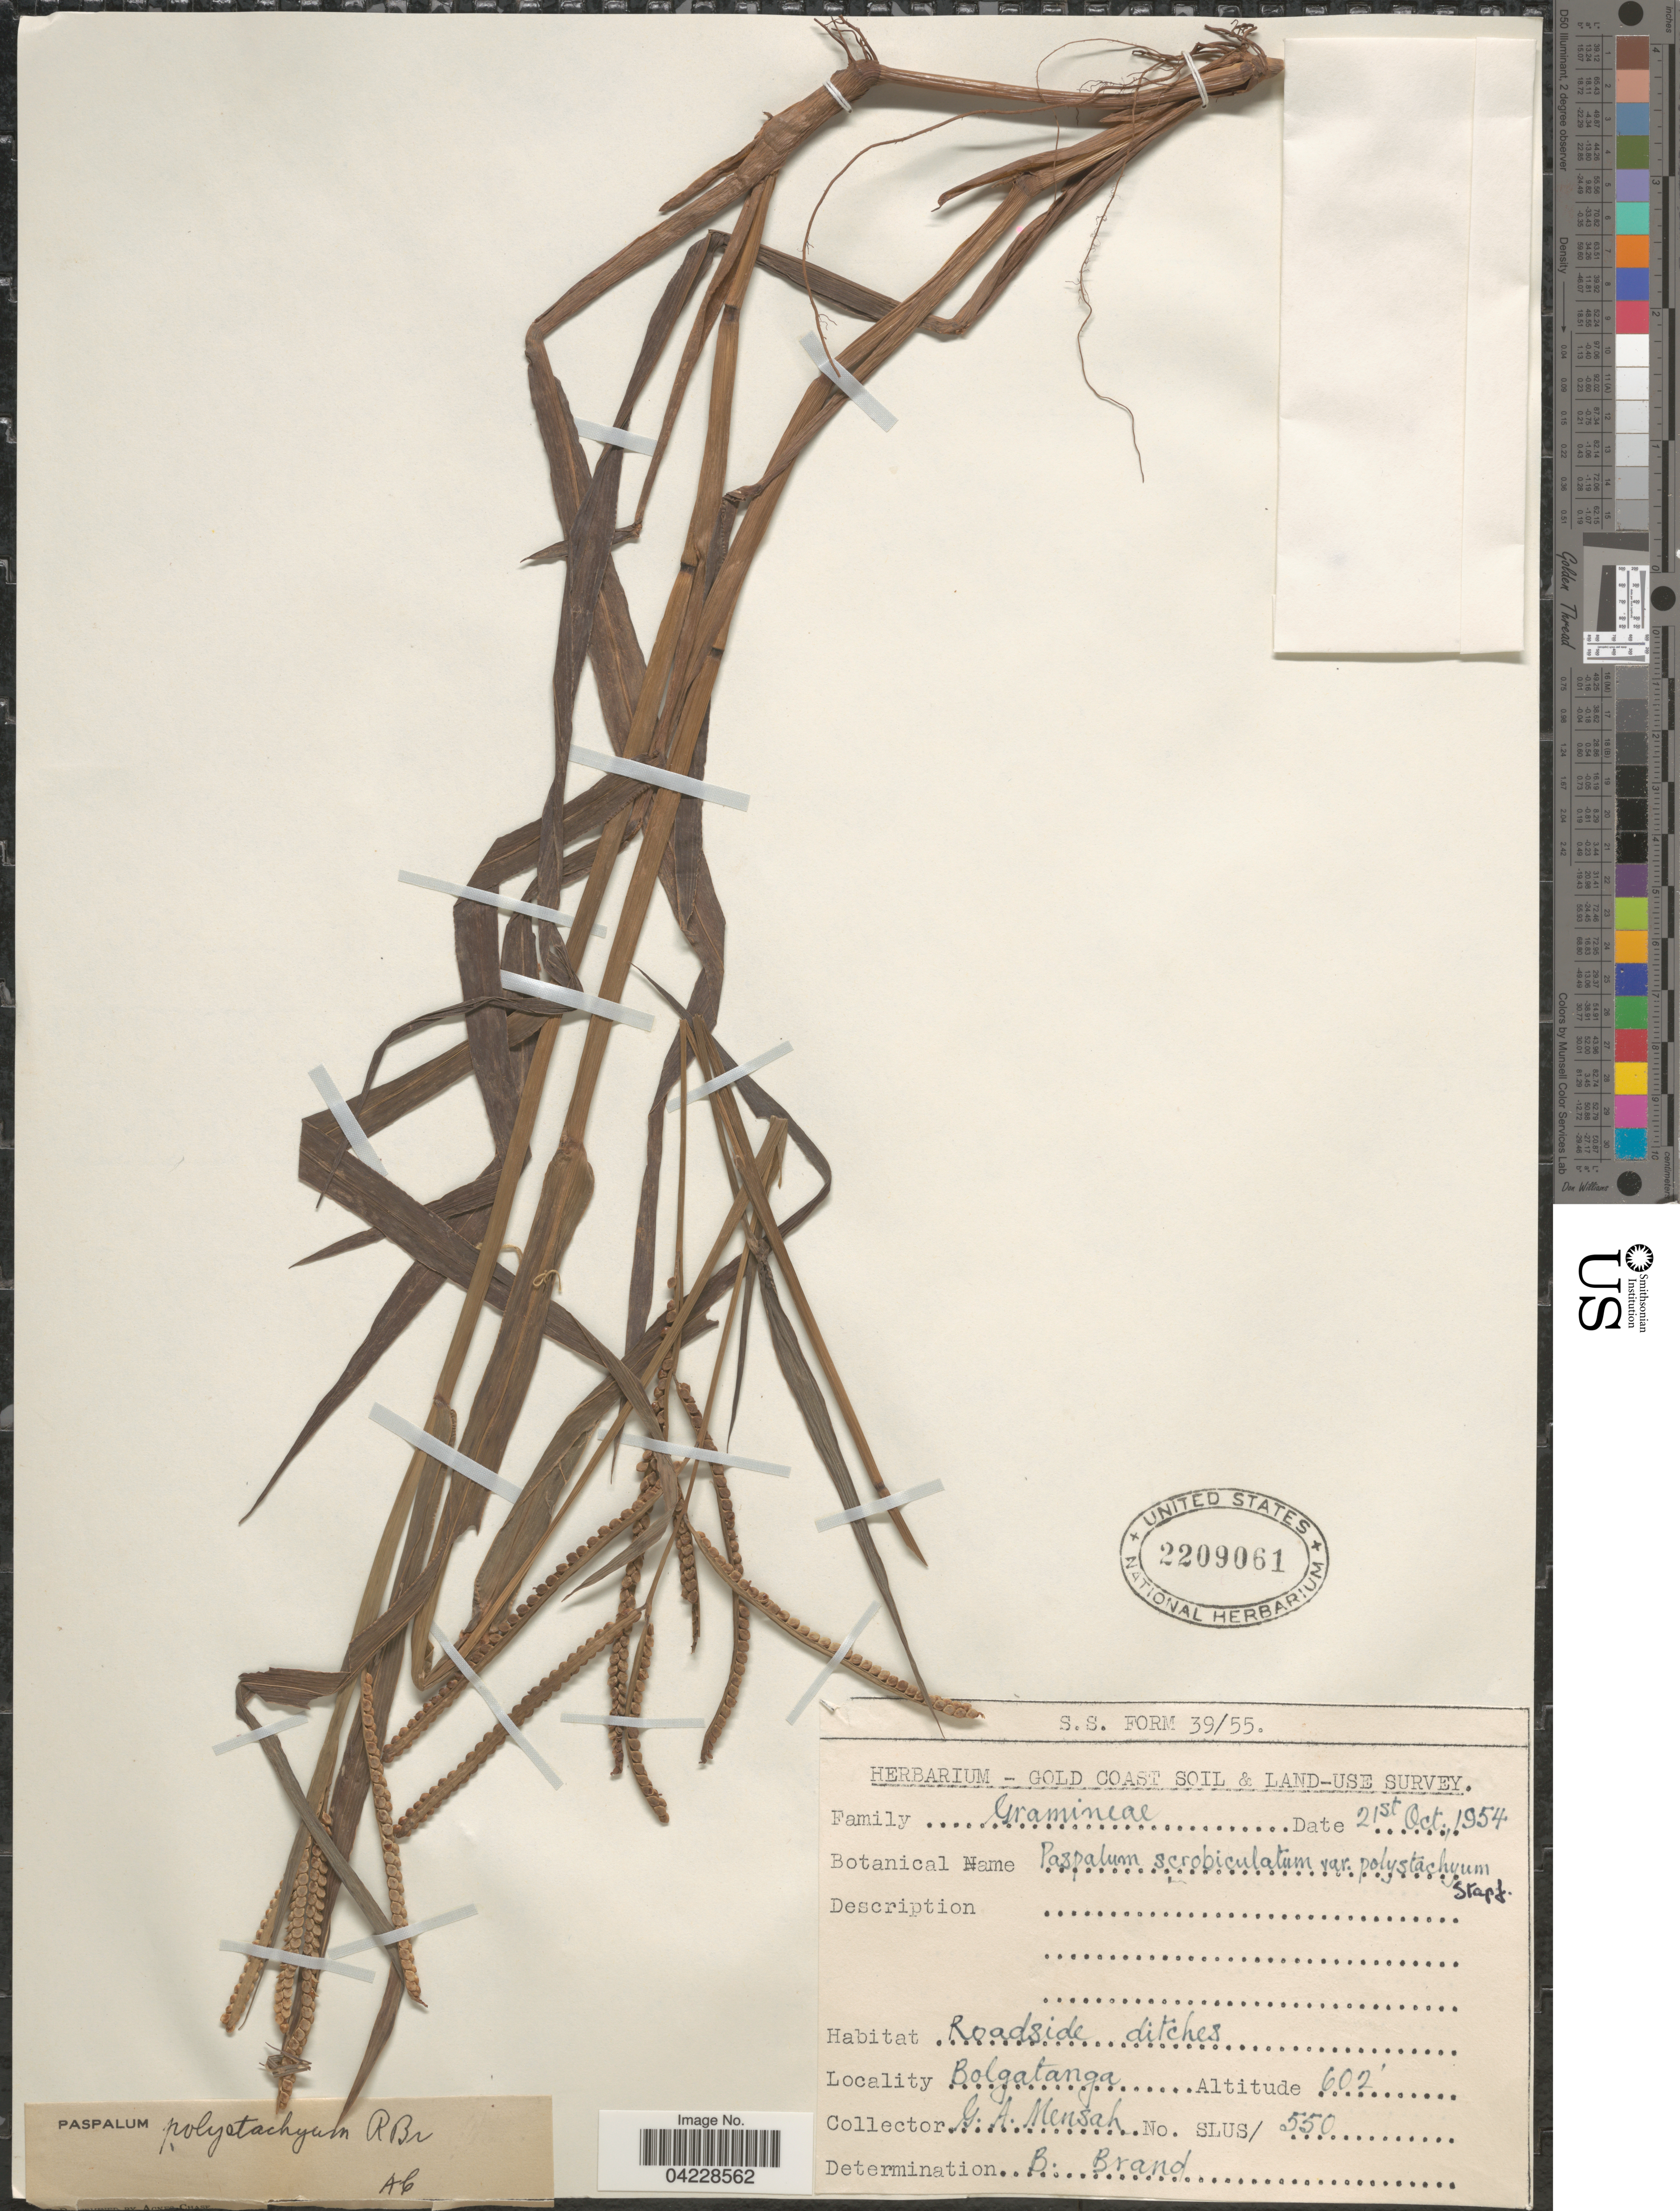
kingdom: Plantae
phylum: Tracheophyta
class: Liliopsida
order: Poales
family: Poaceae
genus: Paspalum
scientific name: Paspalum scrobiculatum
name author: L.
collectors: G. Mensah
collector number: Slus550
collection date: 1954-10-21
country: Ghana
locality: Bolgatanga.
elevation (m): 183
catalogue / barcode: US 2209061